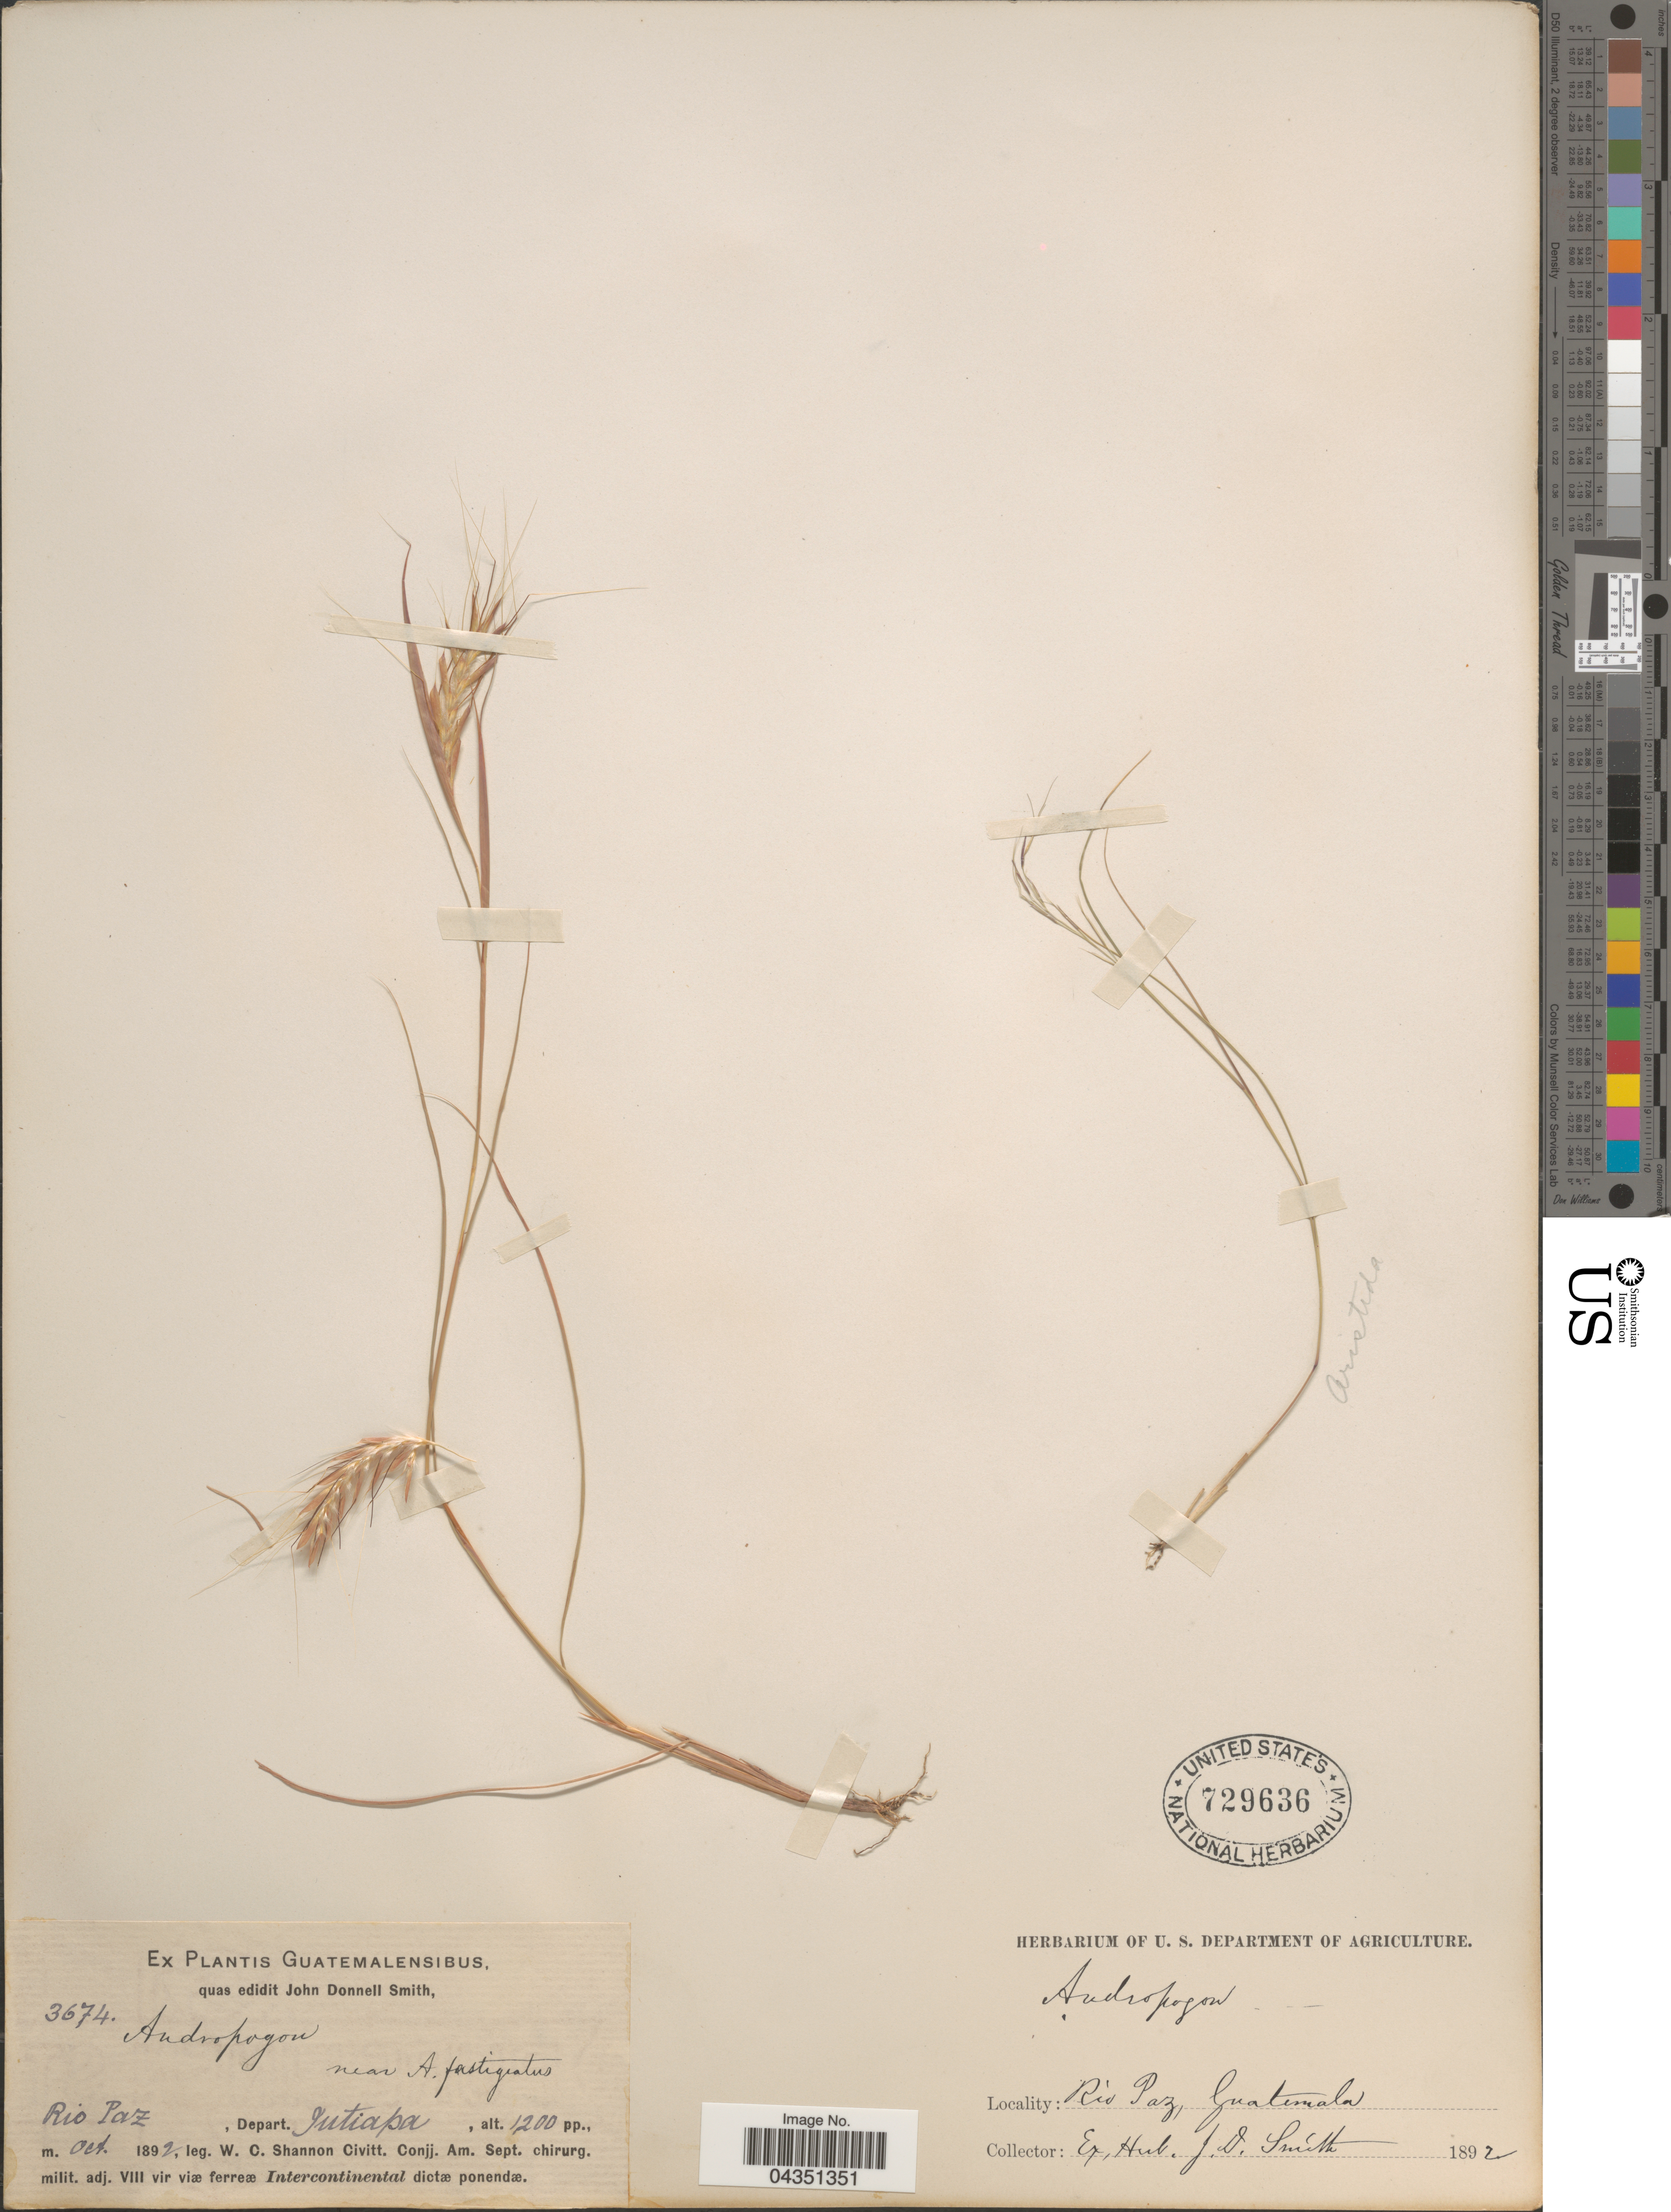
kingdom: Plantae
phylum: Tracheophyta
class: Liliopsida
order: Poales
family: Poaceae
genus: Diectomis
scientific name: Diectomis fastigiata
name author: (Sw.) P. Beauv.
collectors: W. C. Shannon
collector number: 3674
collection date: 1892-10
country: Guatemala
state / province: Jutiapa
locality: Rio Paz, Depart. Jutiaba.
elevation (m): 366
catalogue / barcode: US 729636